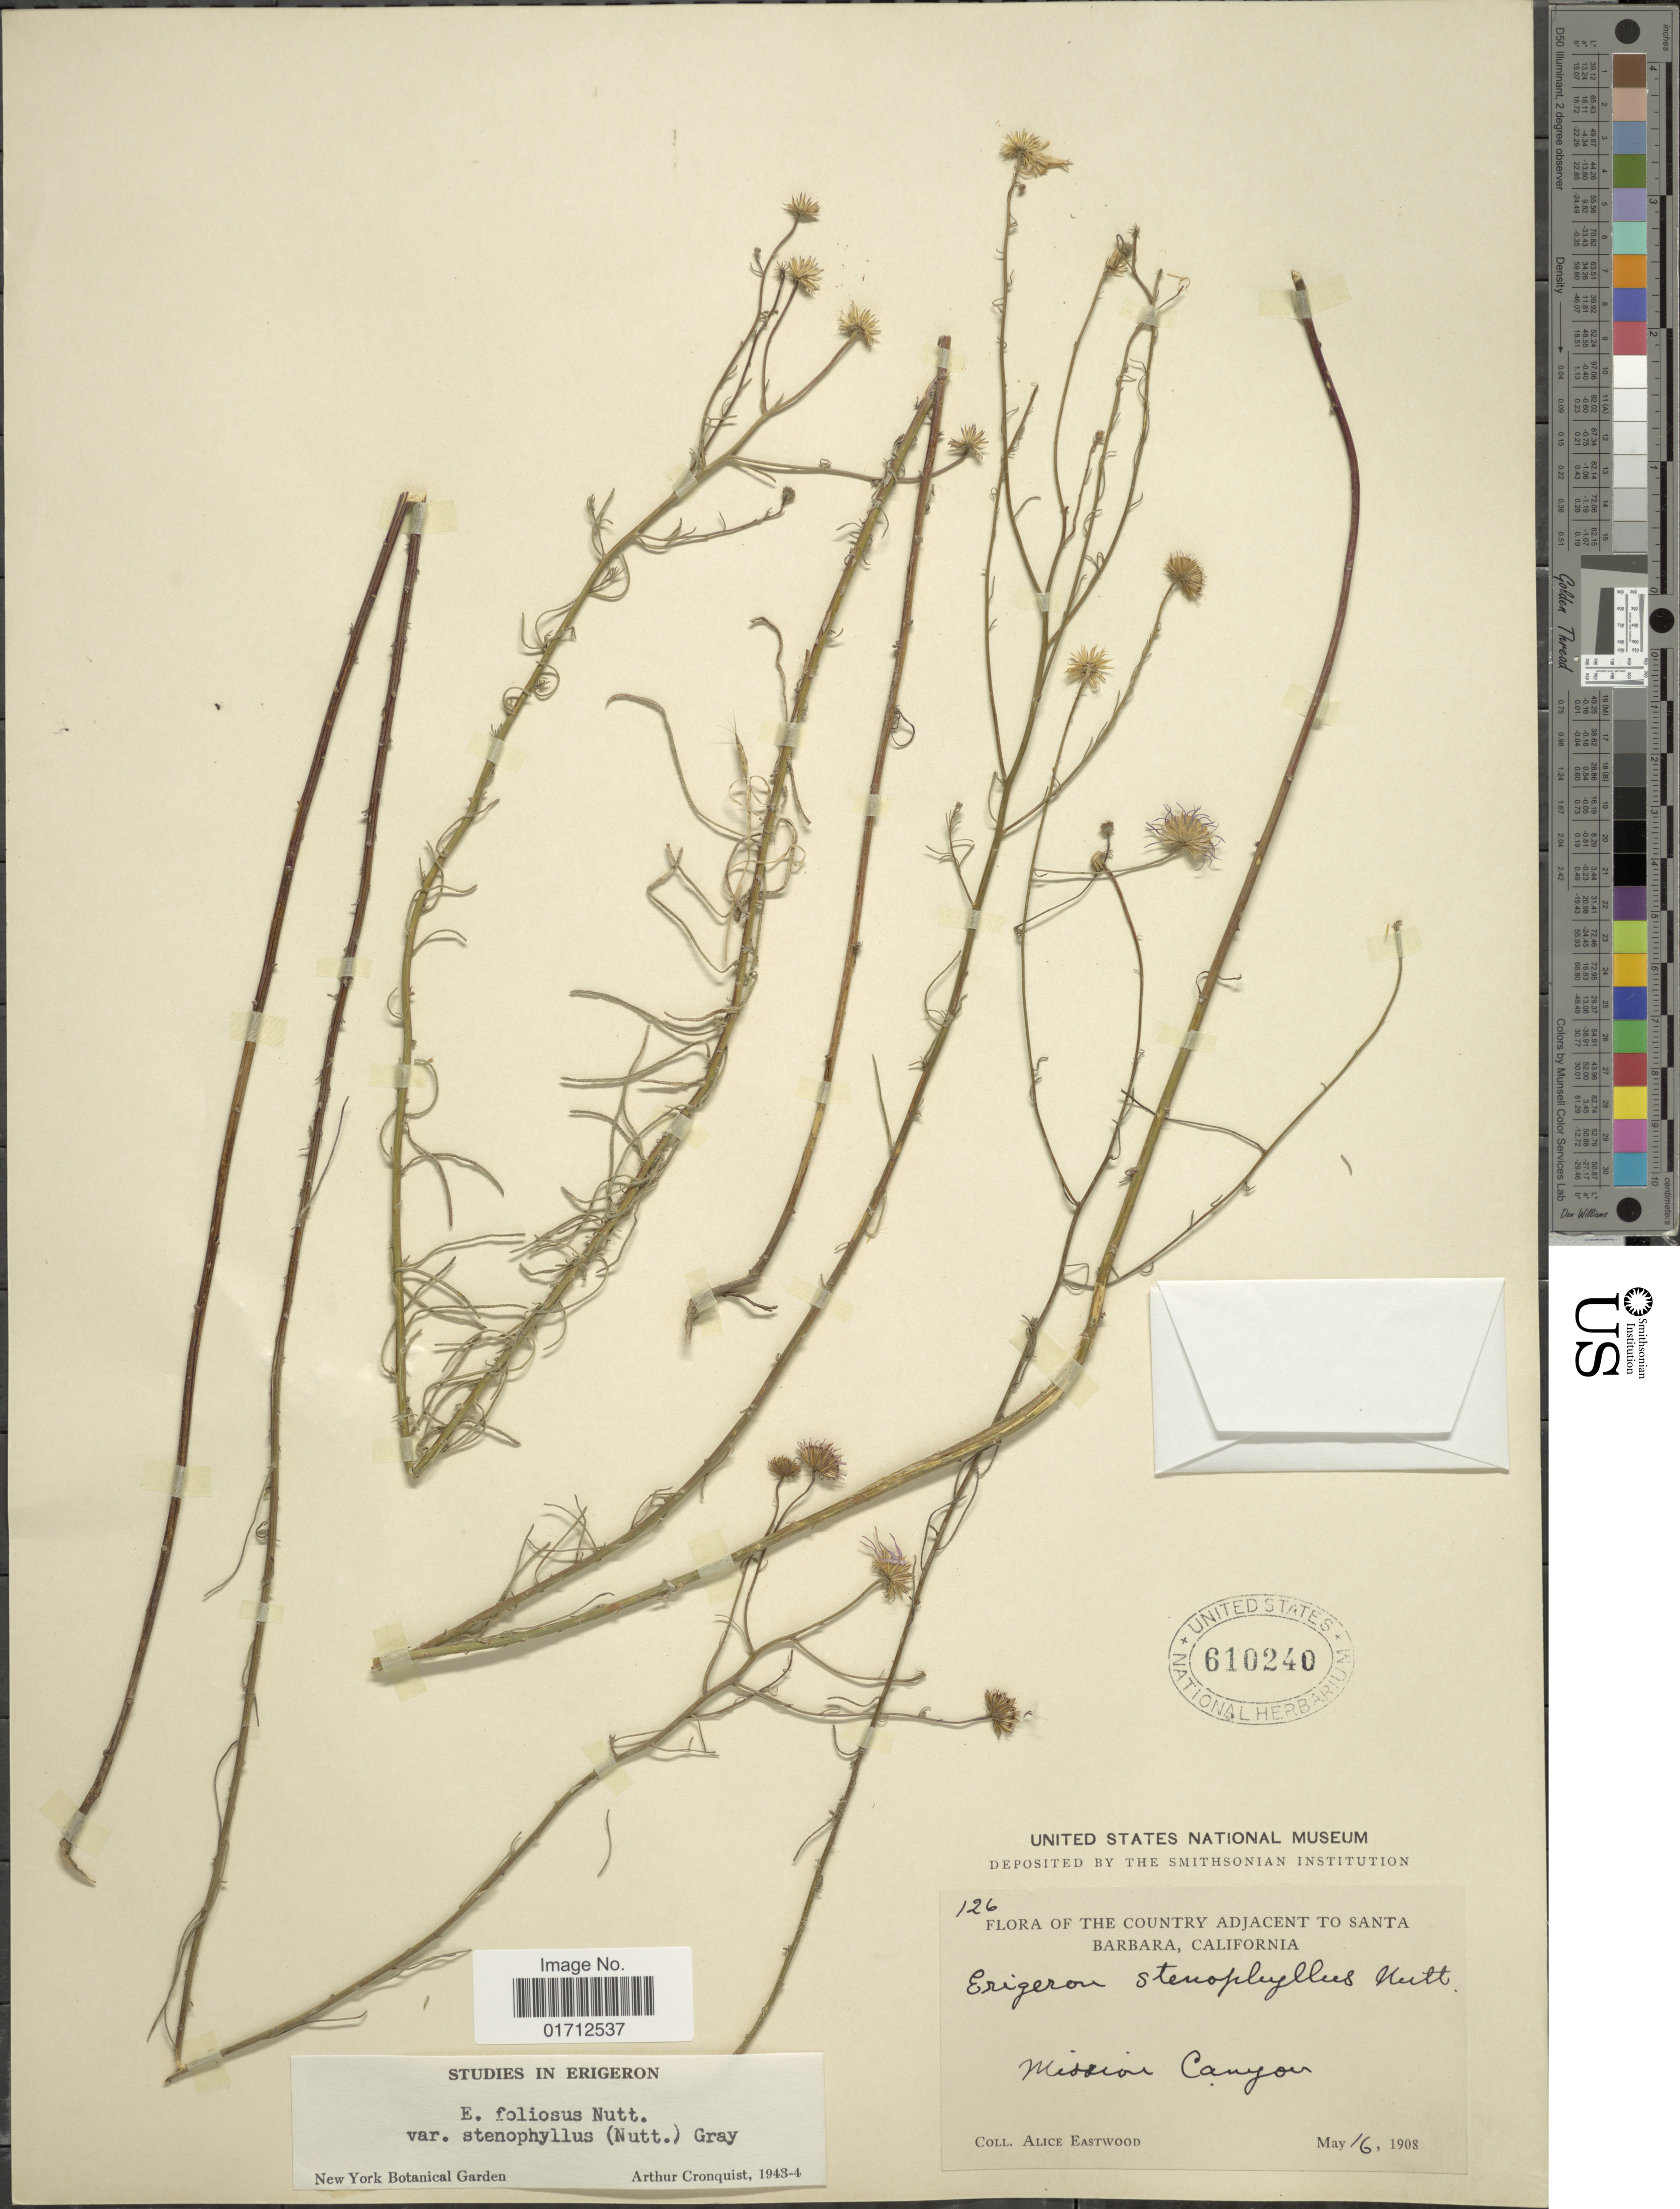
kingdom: Plantae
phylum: Tracheophyta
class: Magnoliopsida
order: Asterales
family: Asteraceae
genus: Erigeron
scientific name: Erigeron foliosus var. stenophyllus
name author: Nutt.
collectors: A. Eastwood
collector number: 126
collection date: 1908-05-16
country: United States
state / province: California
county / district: Santa Barbara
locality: The Country adjacent to Santa Barbara, Mission Canyon.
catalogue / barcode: US 610240